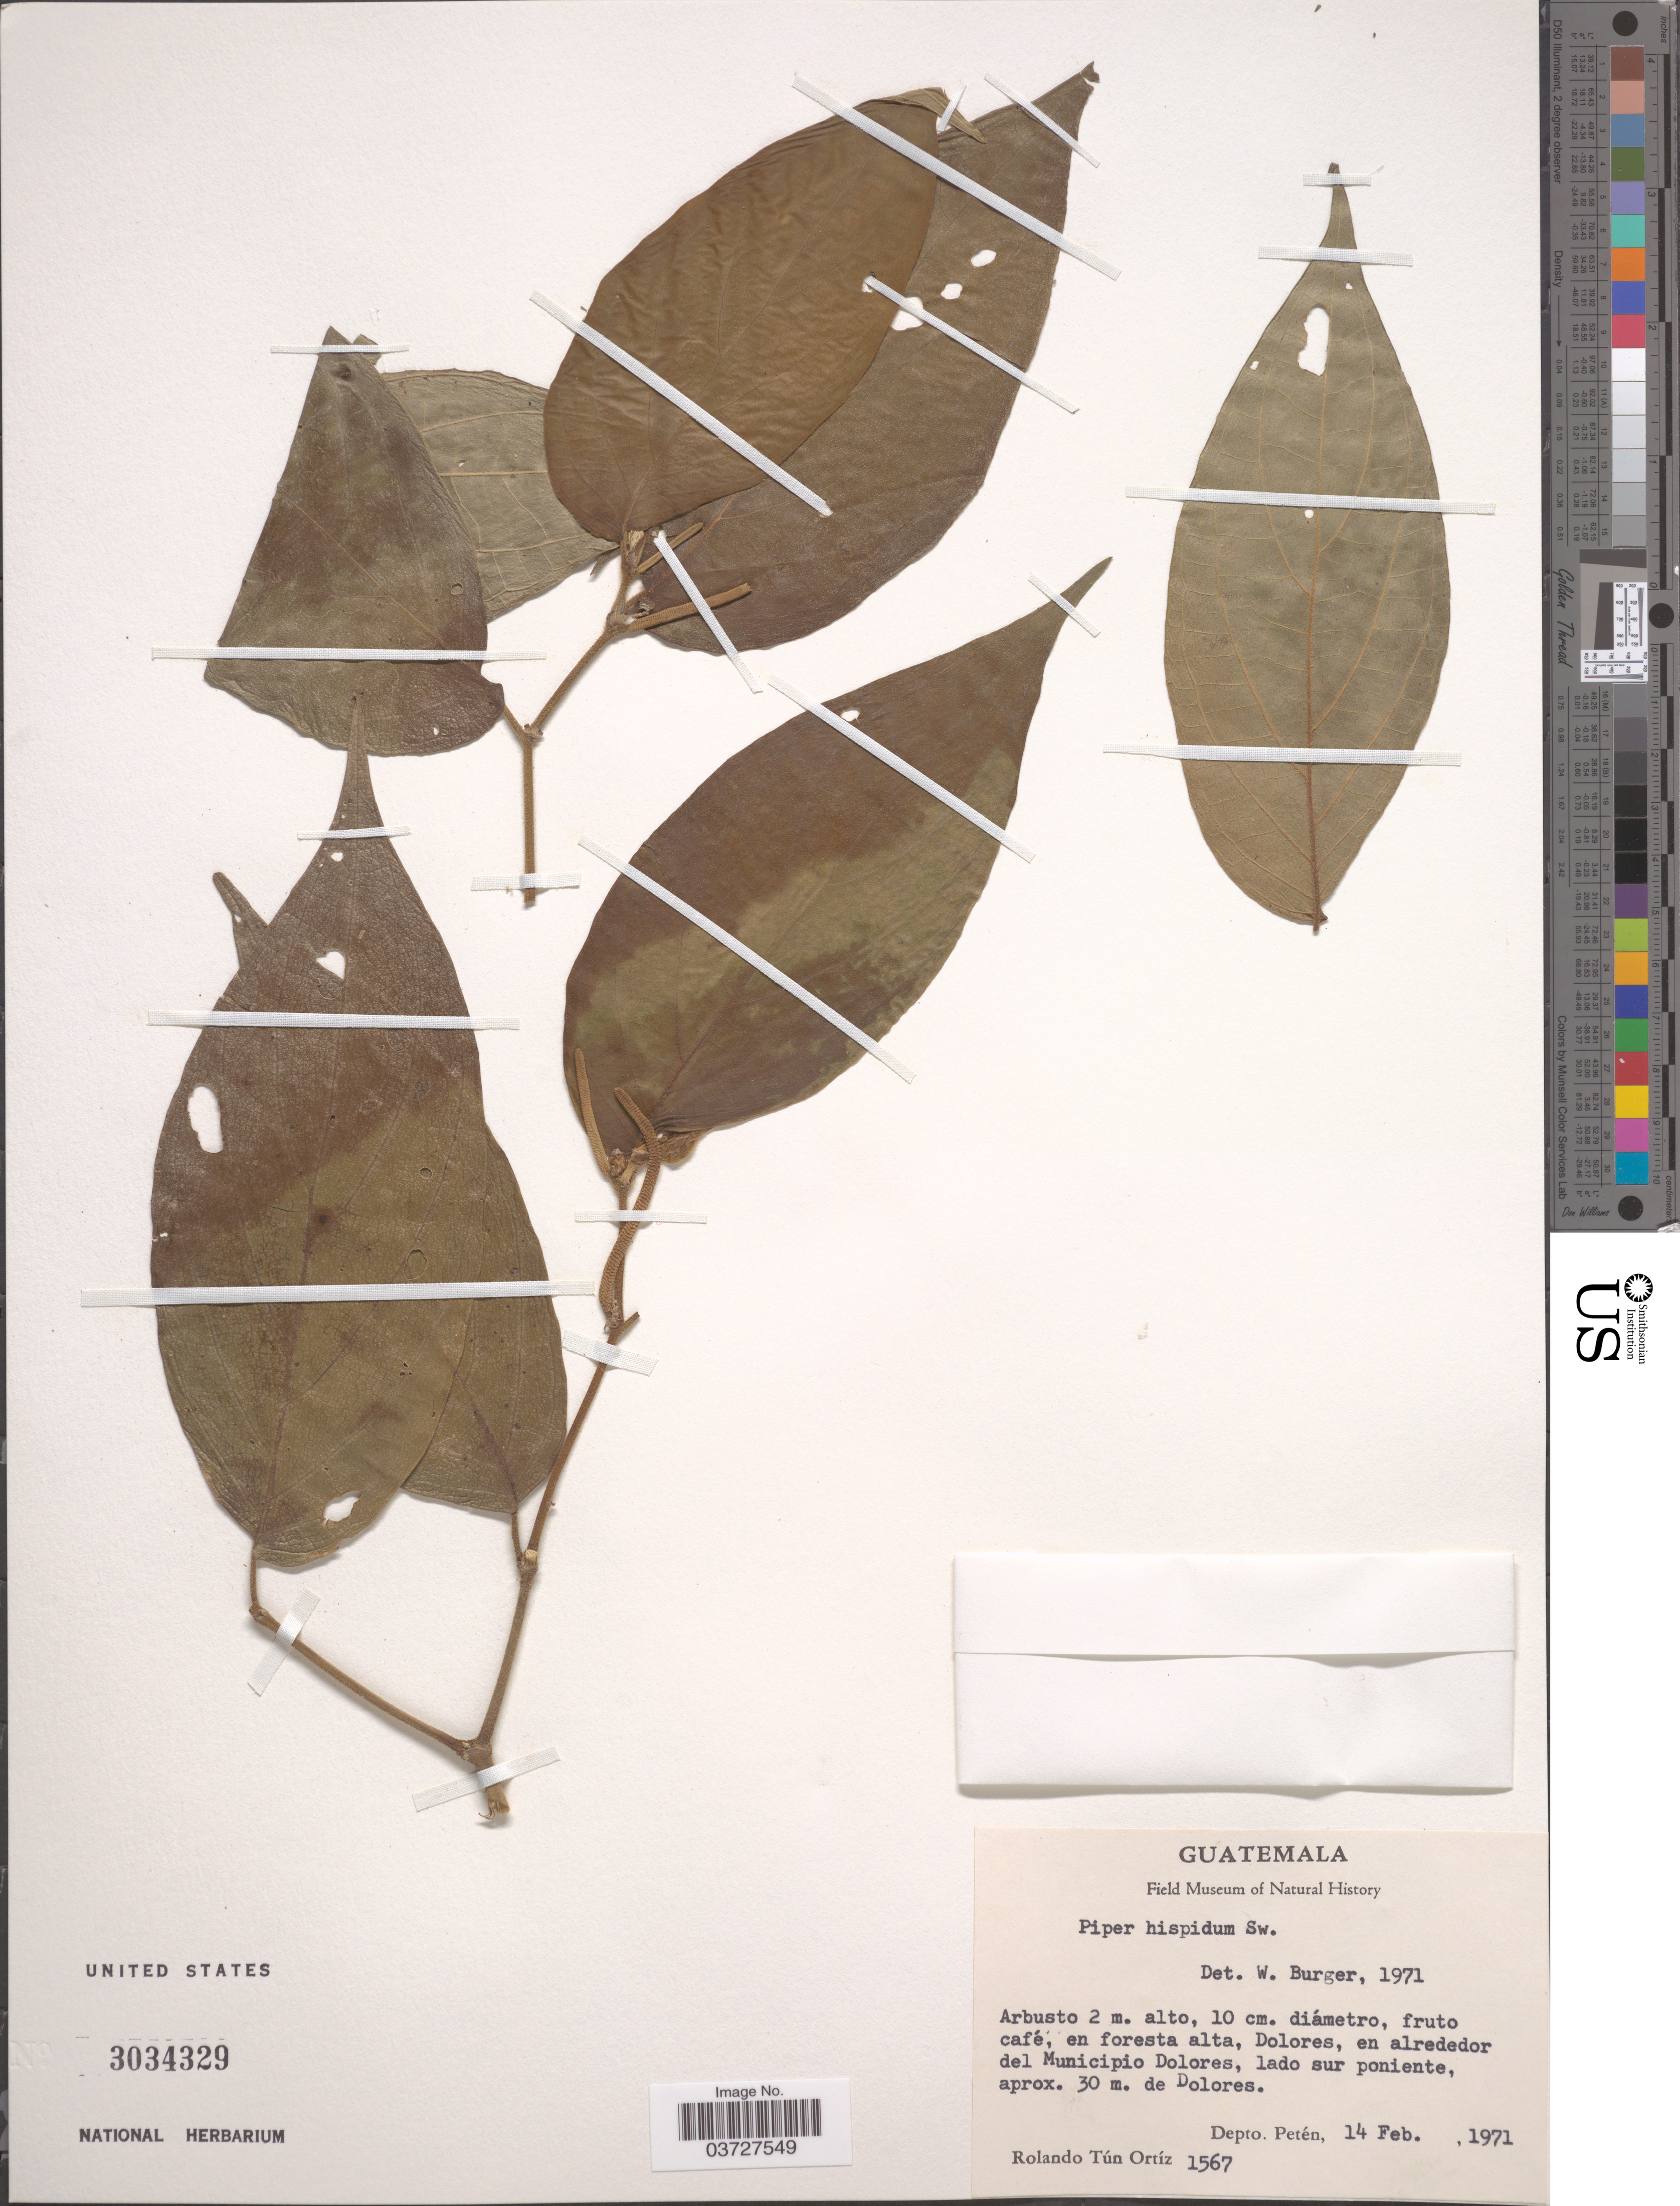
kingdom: Plantae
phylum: Tracheophyta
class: Magnoliopsida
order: Piperales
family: Piperaceae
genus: Piper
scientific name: Piper hispidum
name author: Sw.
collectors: R. T. Ortíz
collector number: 1567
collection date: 1971-02-14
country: Guatemala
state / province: El Peten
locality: En foresta alta, Dolores, en alrededor del Municipio Dolores, lado sur poniente, de Dolores.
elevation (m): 30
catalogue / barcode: US 3034329